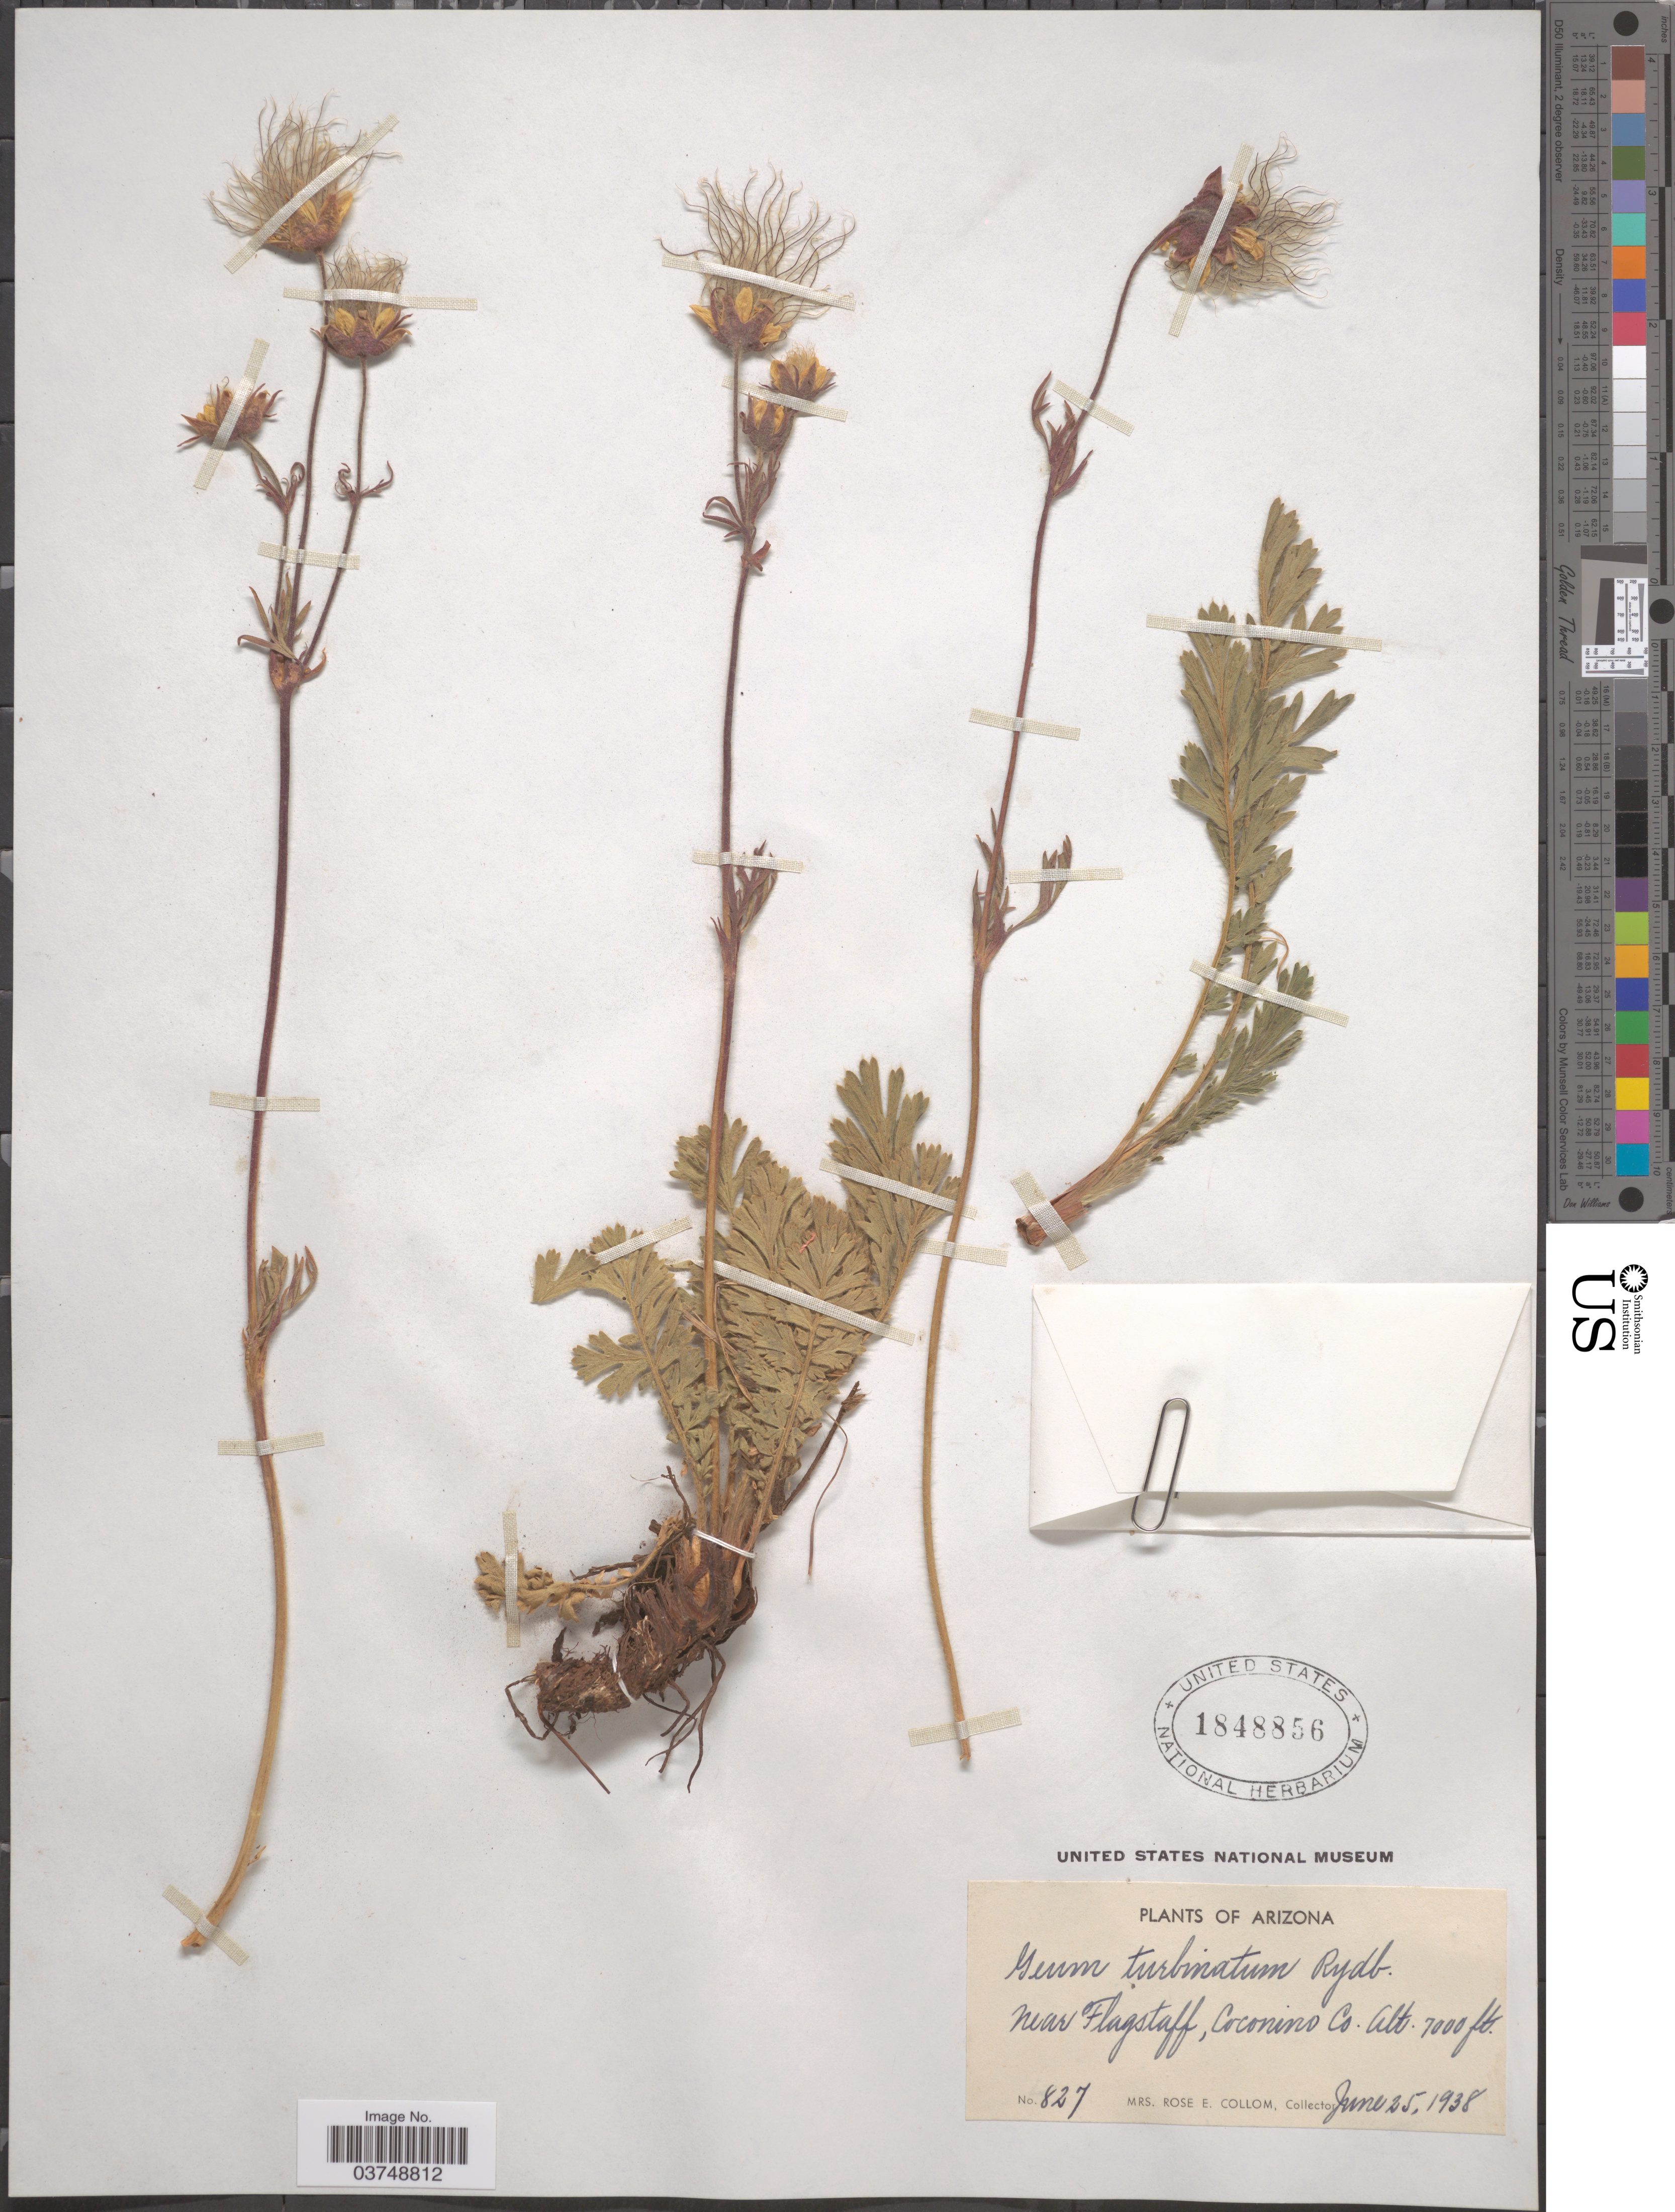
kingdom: Plantae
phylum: Tracheophyta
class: Magnoliopsida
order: Rosales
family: Rosaceae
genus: Geum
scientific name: Geum rossii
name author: (R. Br.) Ser.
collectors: R. E. Collom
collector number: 827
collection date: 1938-06-25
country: United States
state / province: Arizona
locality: Near Flagstaff, Coconino Co.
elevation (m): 2134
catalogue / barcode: US 1848856